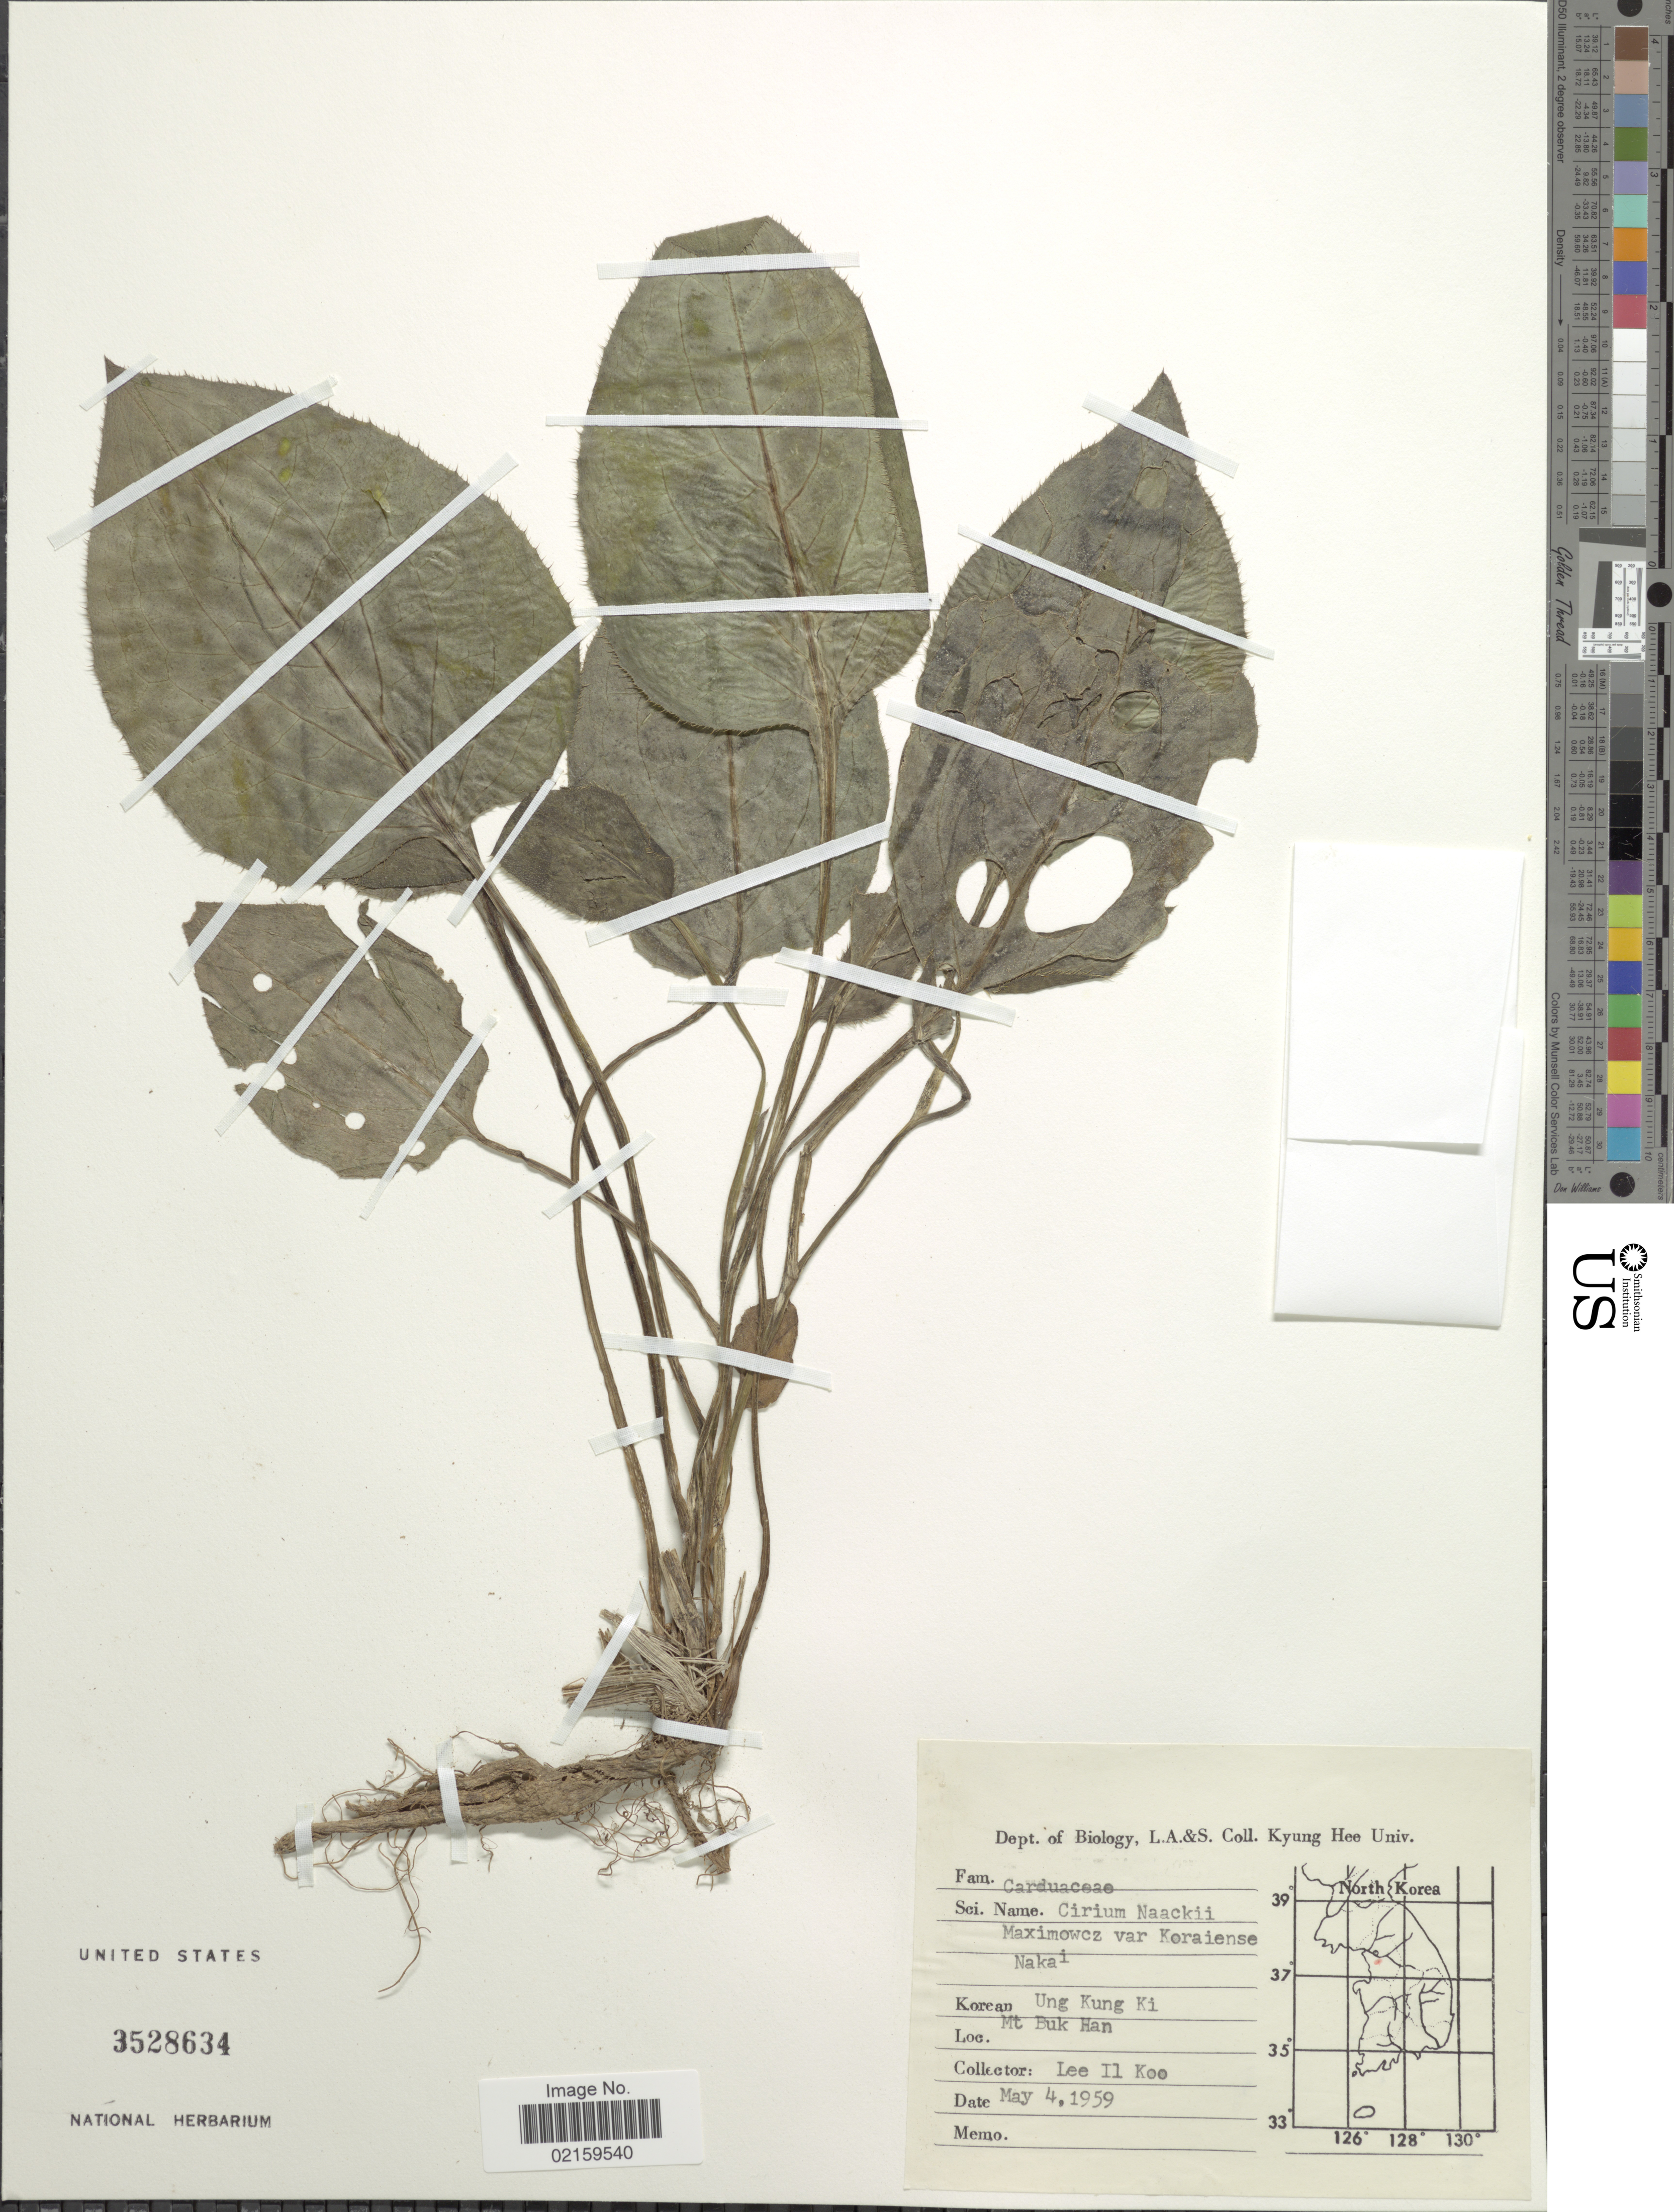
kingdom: Plantae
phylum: Tracheophyta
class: Magnoliopsida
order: Asterales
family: Asteraceae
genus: Cirsium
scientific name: Cirsium japonicum var. maackii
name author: (Maxim.) Matsum.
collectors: Il-Ko Lee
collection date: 1959-05-04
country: South Korea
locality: Mt. Buk Han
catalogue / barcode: US 3528634